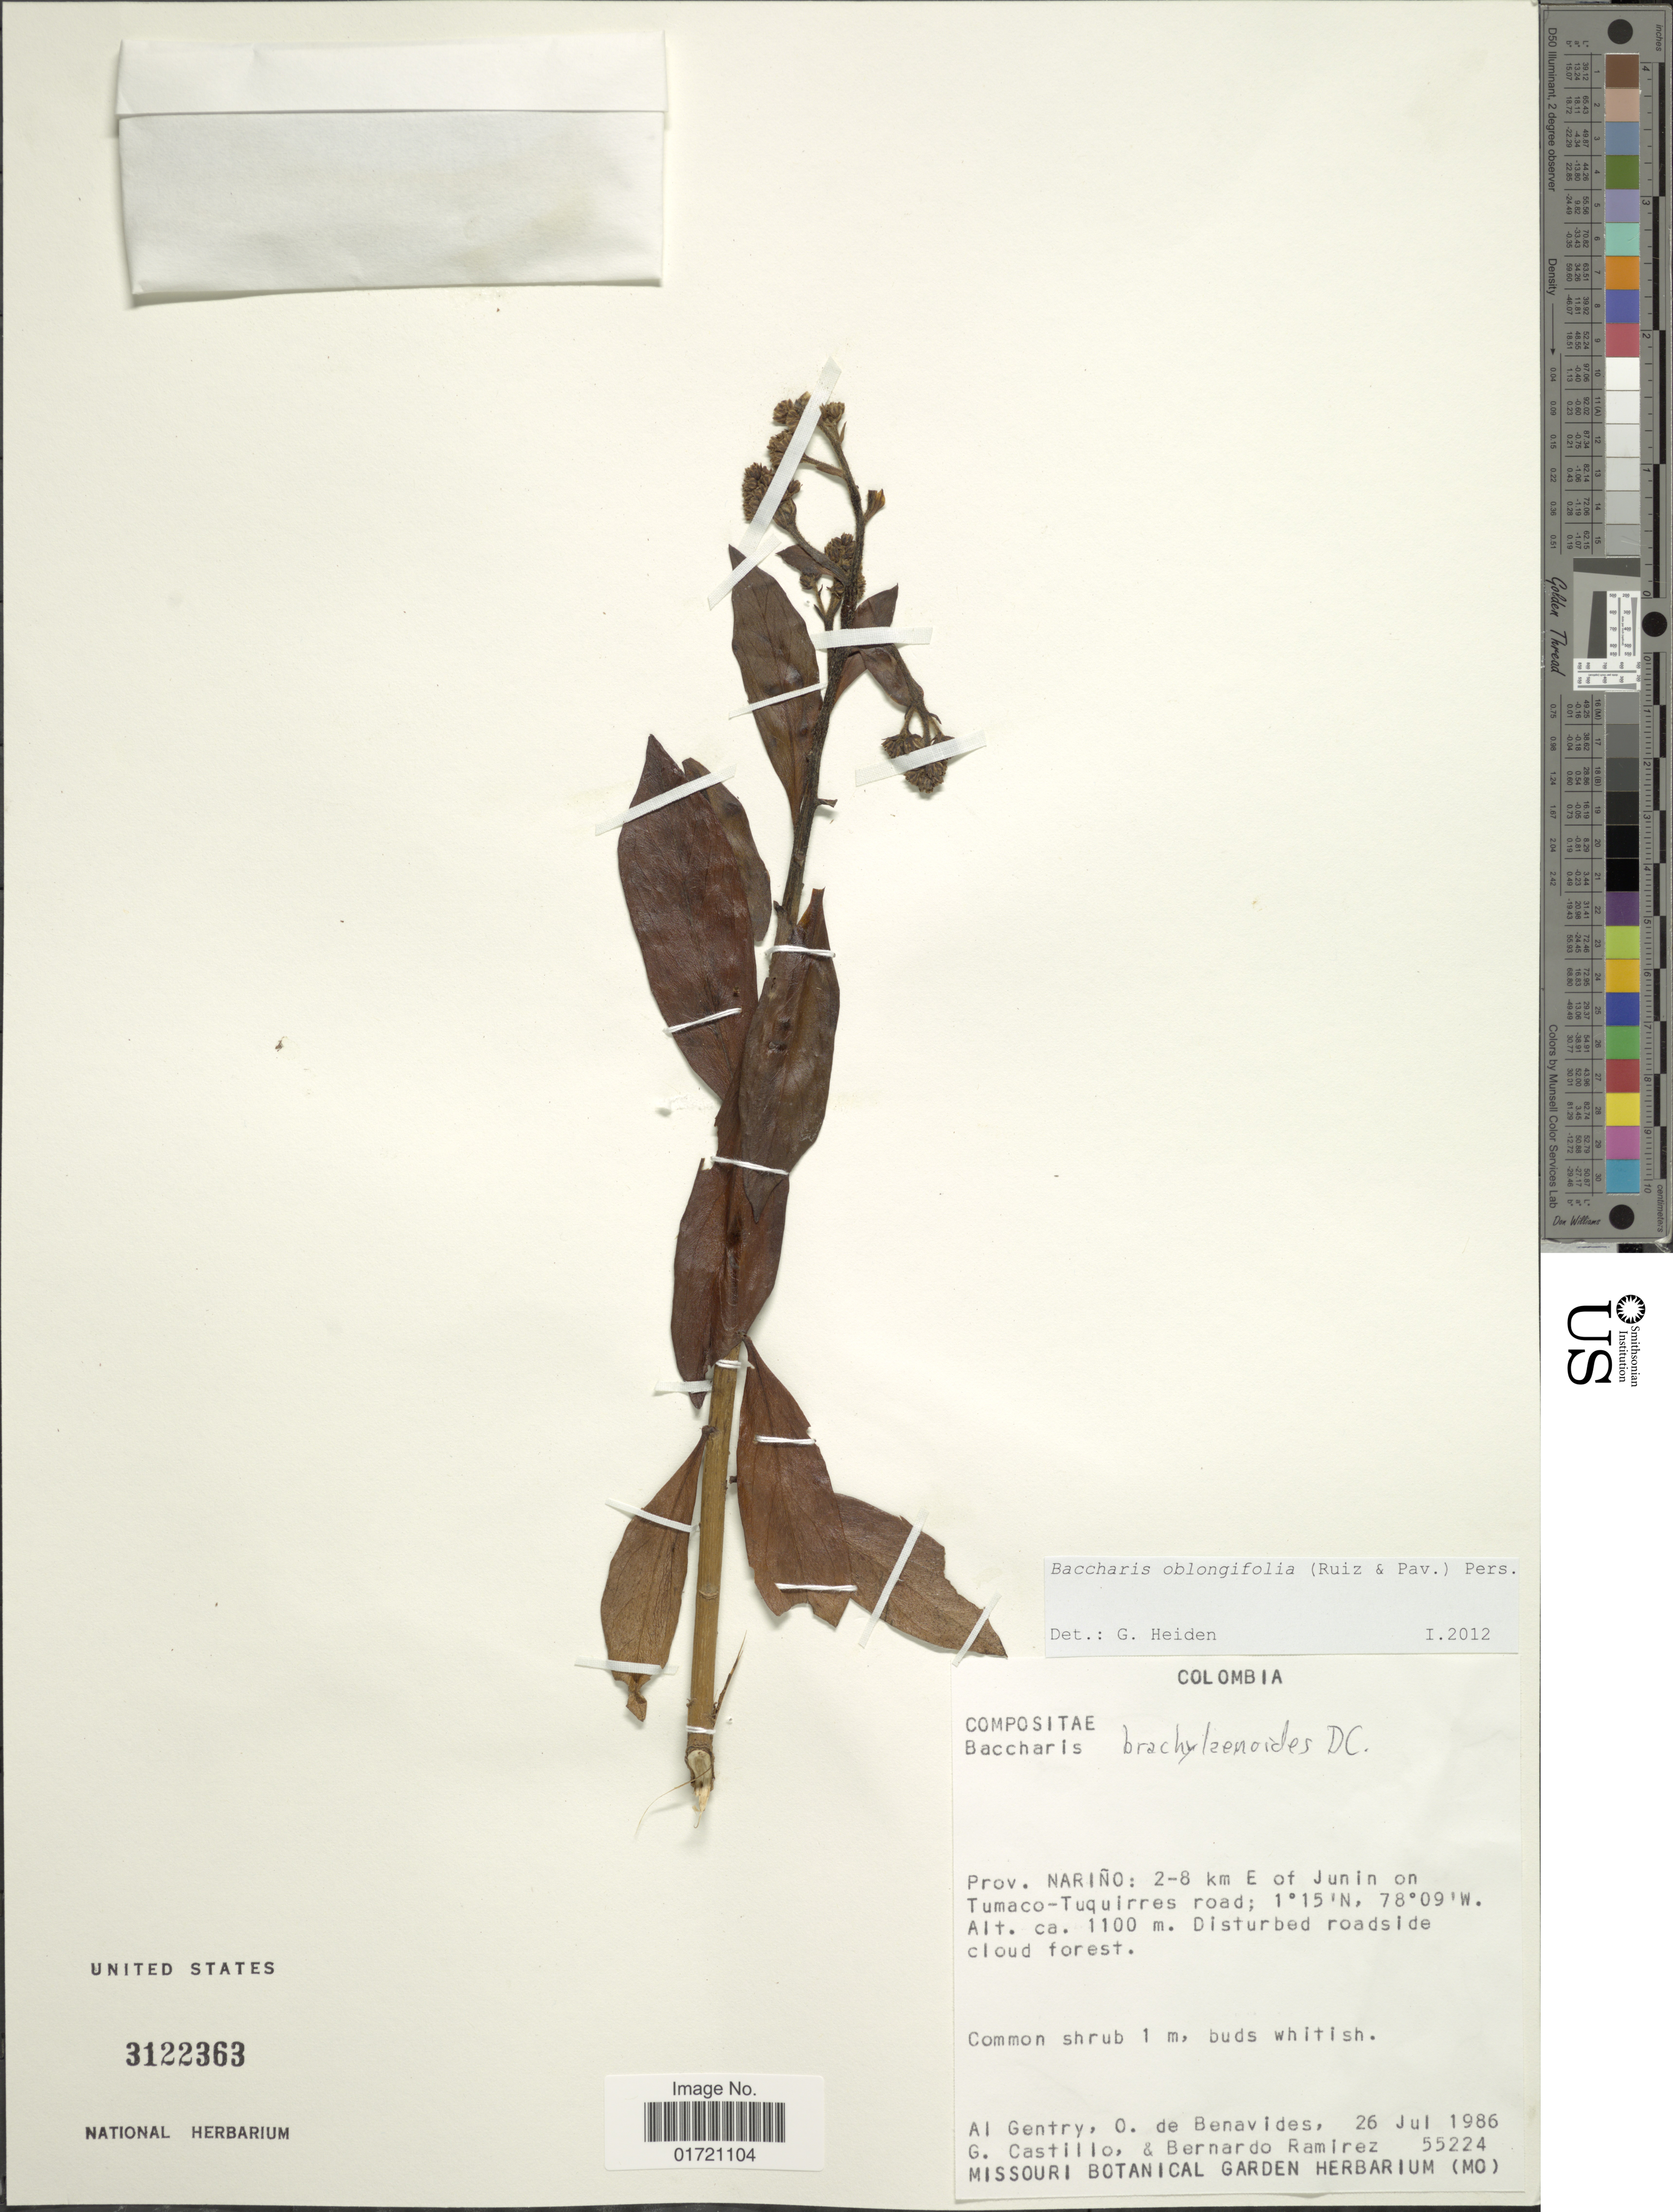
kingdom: Plantae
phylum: Tracheophyta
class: Magnoliopsida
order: Asterales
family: Asteraceae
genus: Baccharis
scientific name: Baccharis oblongifolia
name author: (Ruiz & Pav.) Pers.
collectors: A. H. Gentry, Olga S. de Benavides, G. Castillo & B. Ramírez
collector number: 55224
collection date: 1986-07-26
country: Colombia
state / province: Nariño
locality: Prov. Nariño: 2-8 km E of Junin on Tumaco-Tuquirres road.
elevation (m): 1100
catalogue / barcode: US 3122363